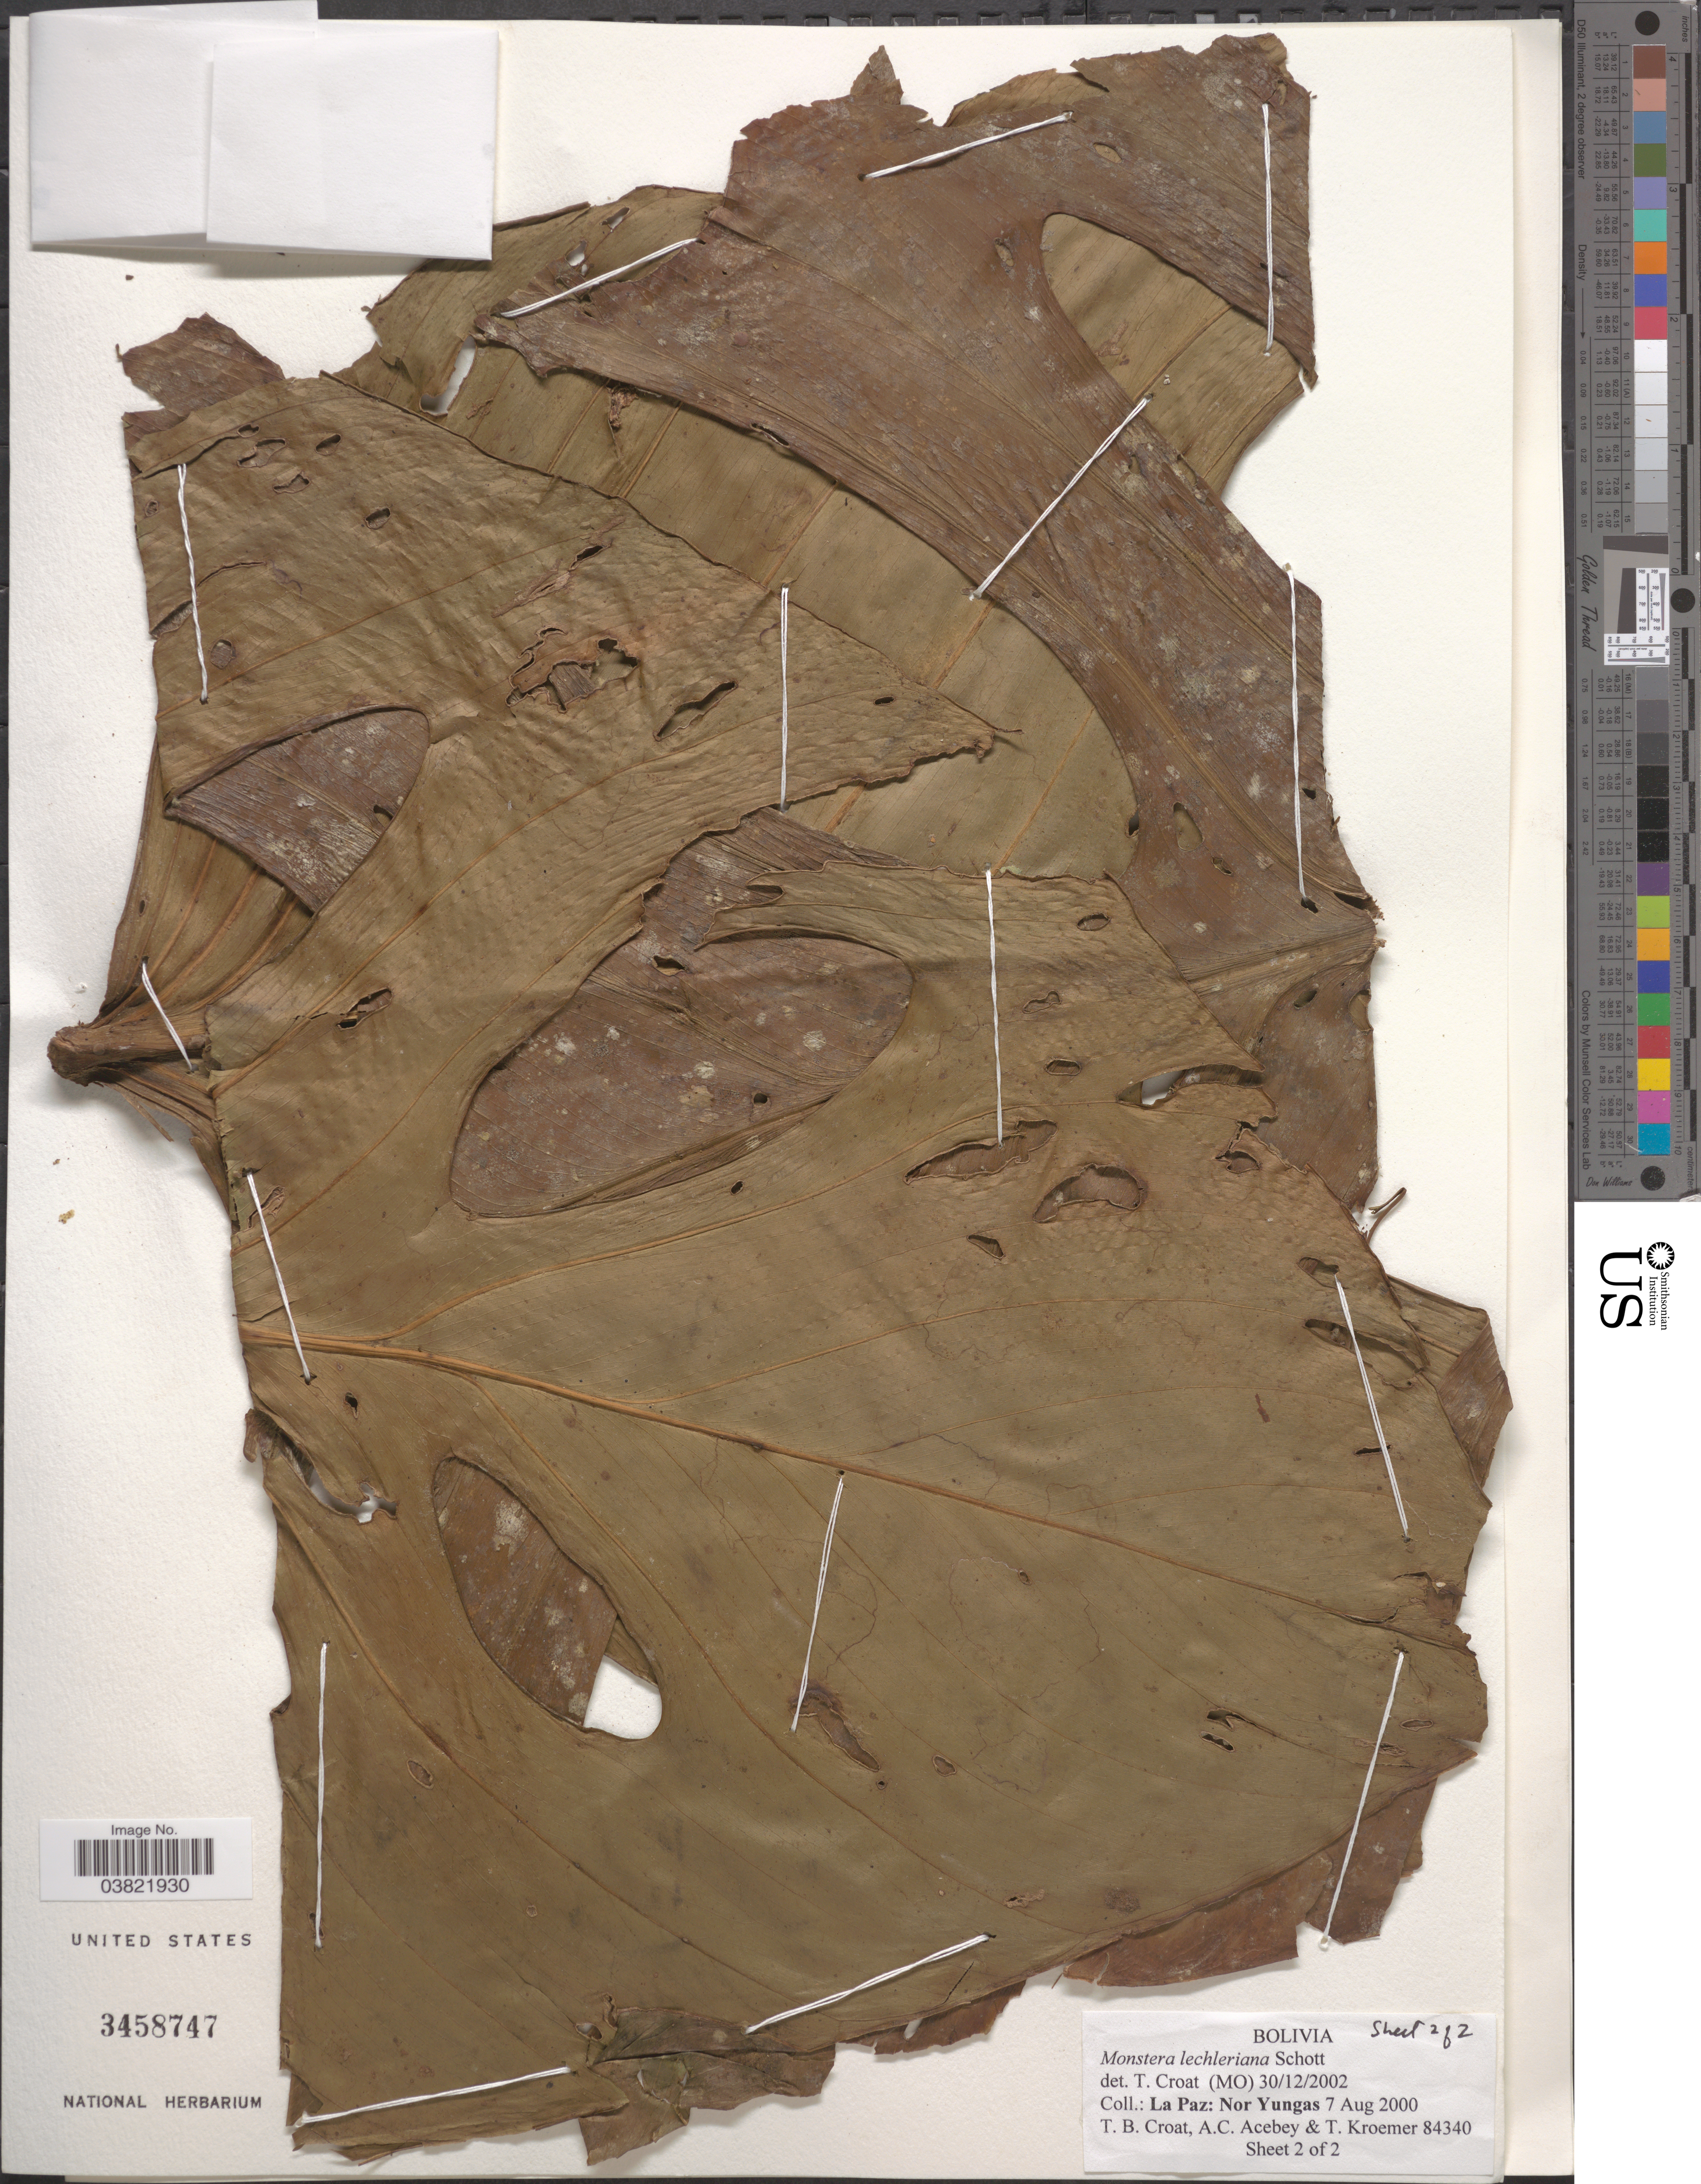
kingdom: Plantae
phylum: Tracheophyta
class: Liliopsida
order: Alismatales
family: Araceae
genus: Monstera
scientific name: Monstera lechleriana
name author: Schott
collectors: T. B. Croat, A. Acebey & T. Kroemer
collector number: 84340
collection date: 2000-08-07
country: Bolivia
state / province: La Paz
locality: Nor Yungas.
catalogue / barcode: US 3458747